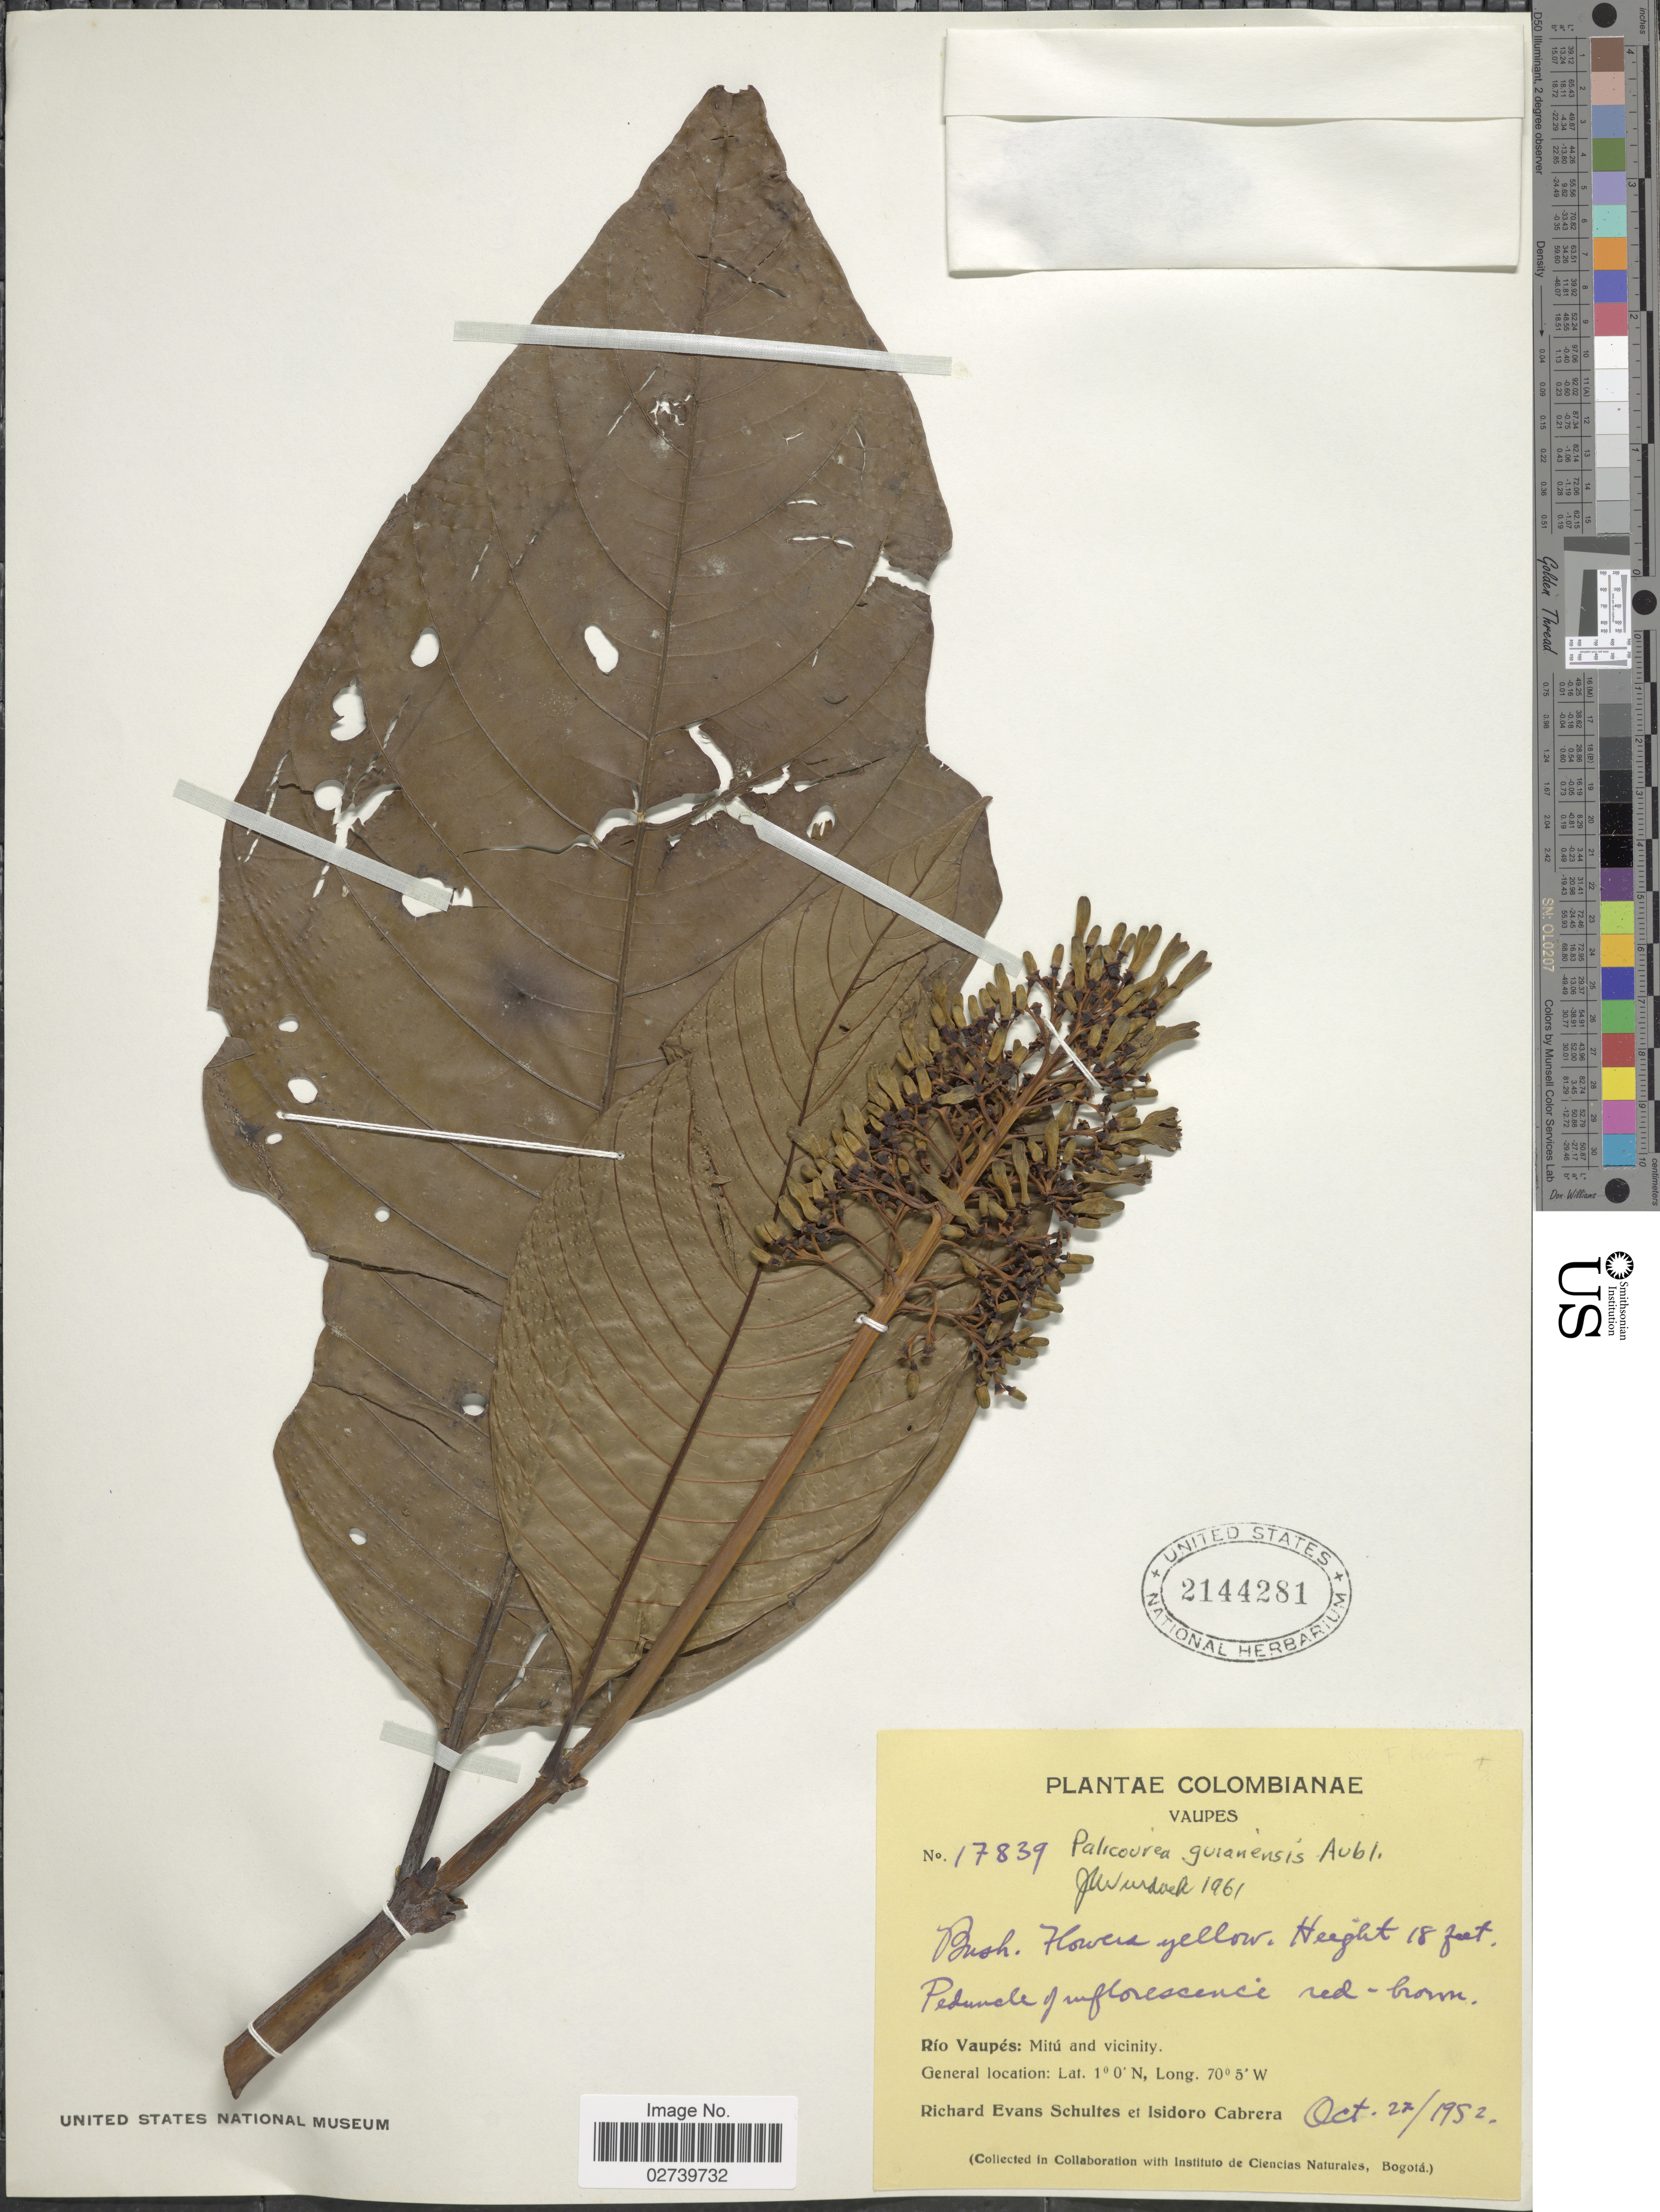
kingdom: Plantae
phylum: Tracheophyta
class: Magnoliopsida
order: Gentianales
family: Rubiaceae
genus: Palicourea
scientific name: Palicourea guianensis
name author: Aubl.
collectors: R. E. Schultes & I. Cabrera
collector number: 17839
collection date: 1952-10-27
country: Colombia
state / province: Vaupés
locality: Río Vaupés: Mitú and vicinity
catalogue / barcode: US 2144281